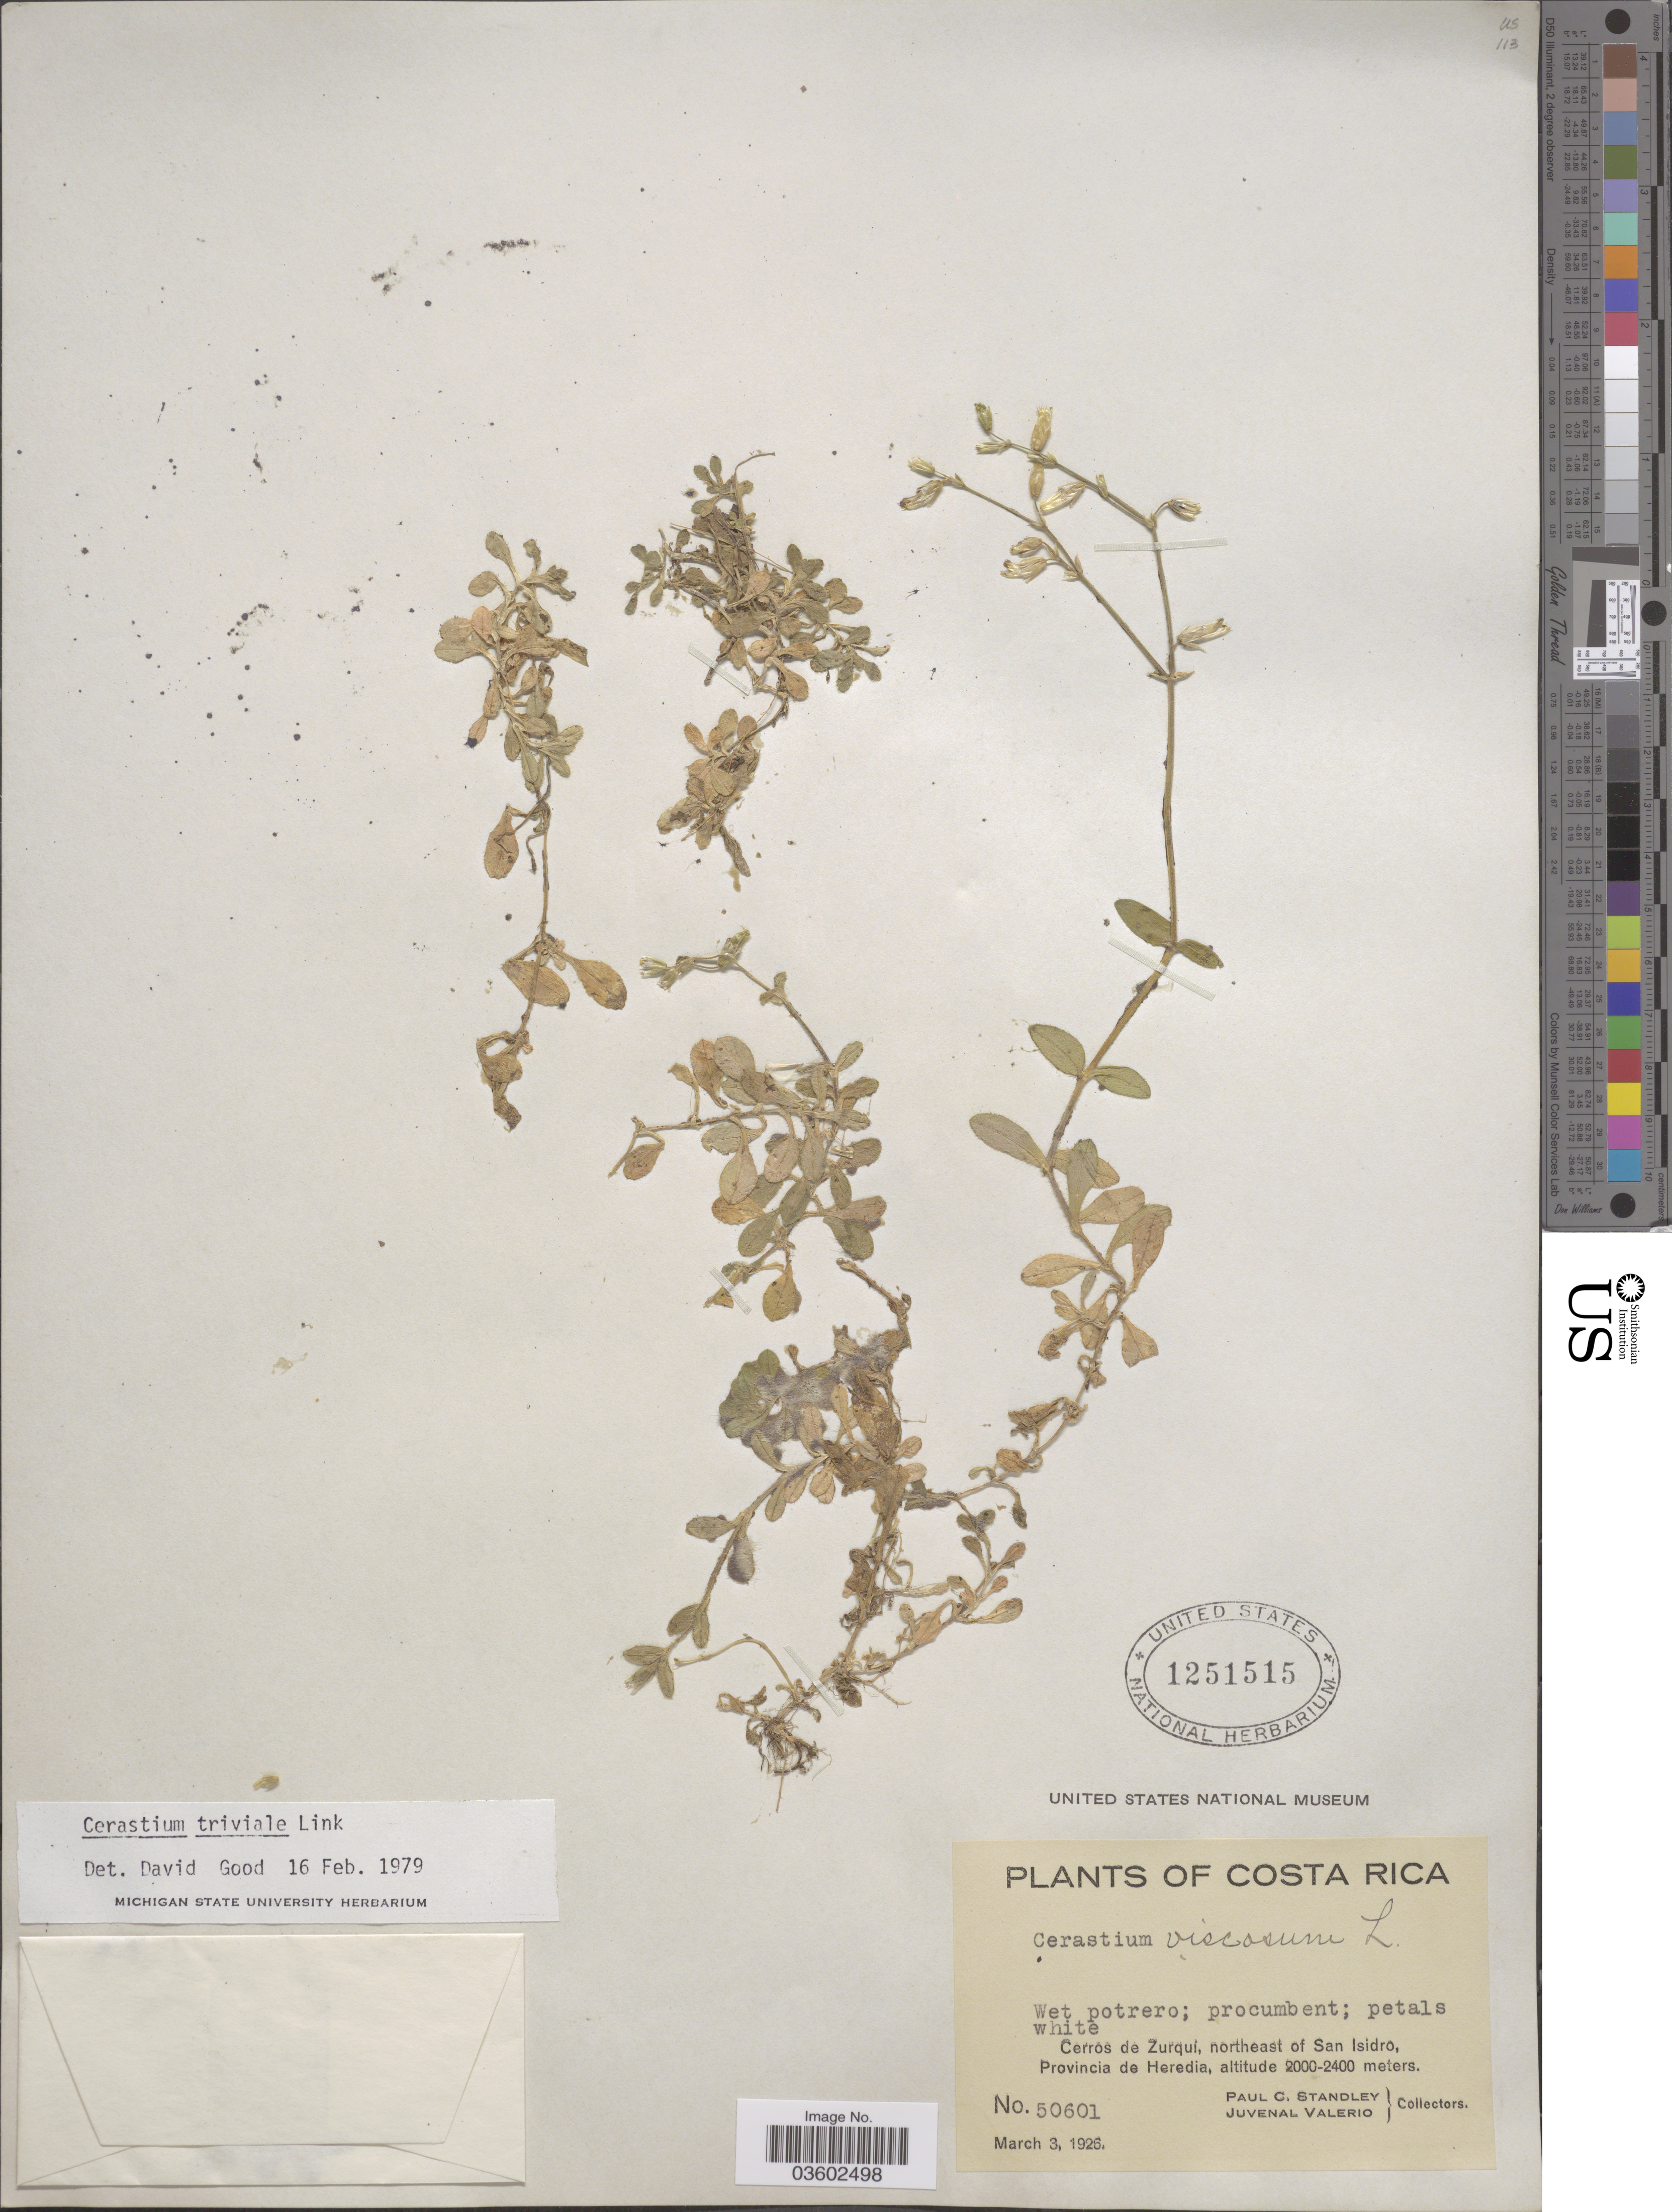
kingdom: Plantae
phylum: Tracheophyta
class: Magnoliopsida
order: Caryophyllales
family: Caryophyllaceae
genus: Cerastium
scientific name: Cerastium triviale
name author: Link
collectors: P. C. Standley & J. Valerio R.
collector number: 50601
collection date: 1926-03-03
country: Costa Rica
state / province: Heredia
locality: Cerros de Zurquí, northeast of San Isidro.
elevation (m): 2000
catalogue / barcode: US 1251515